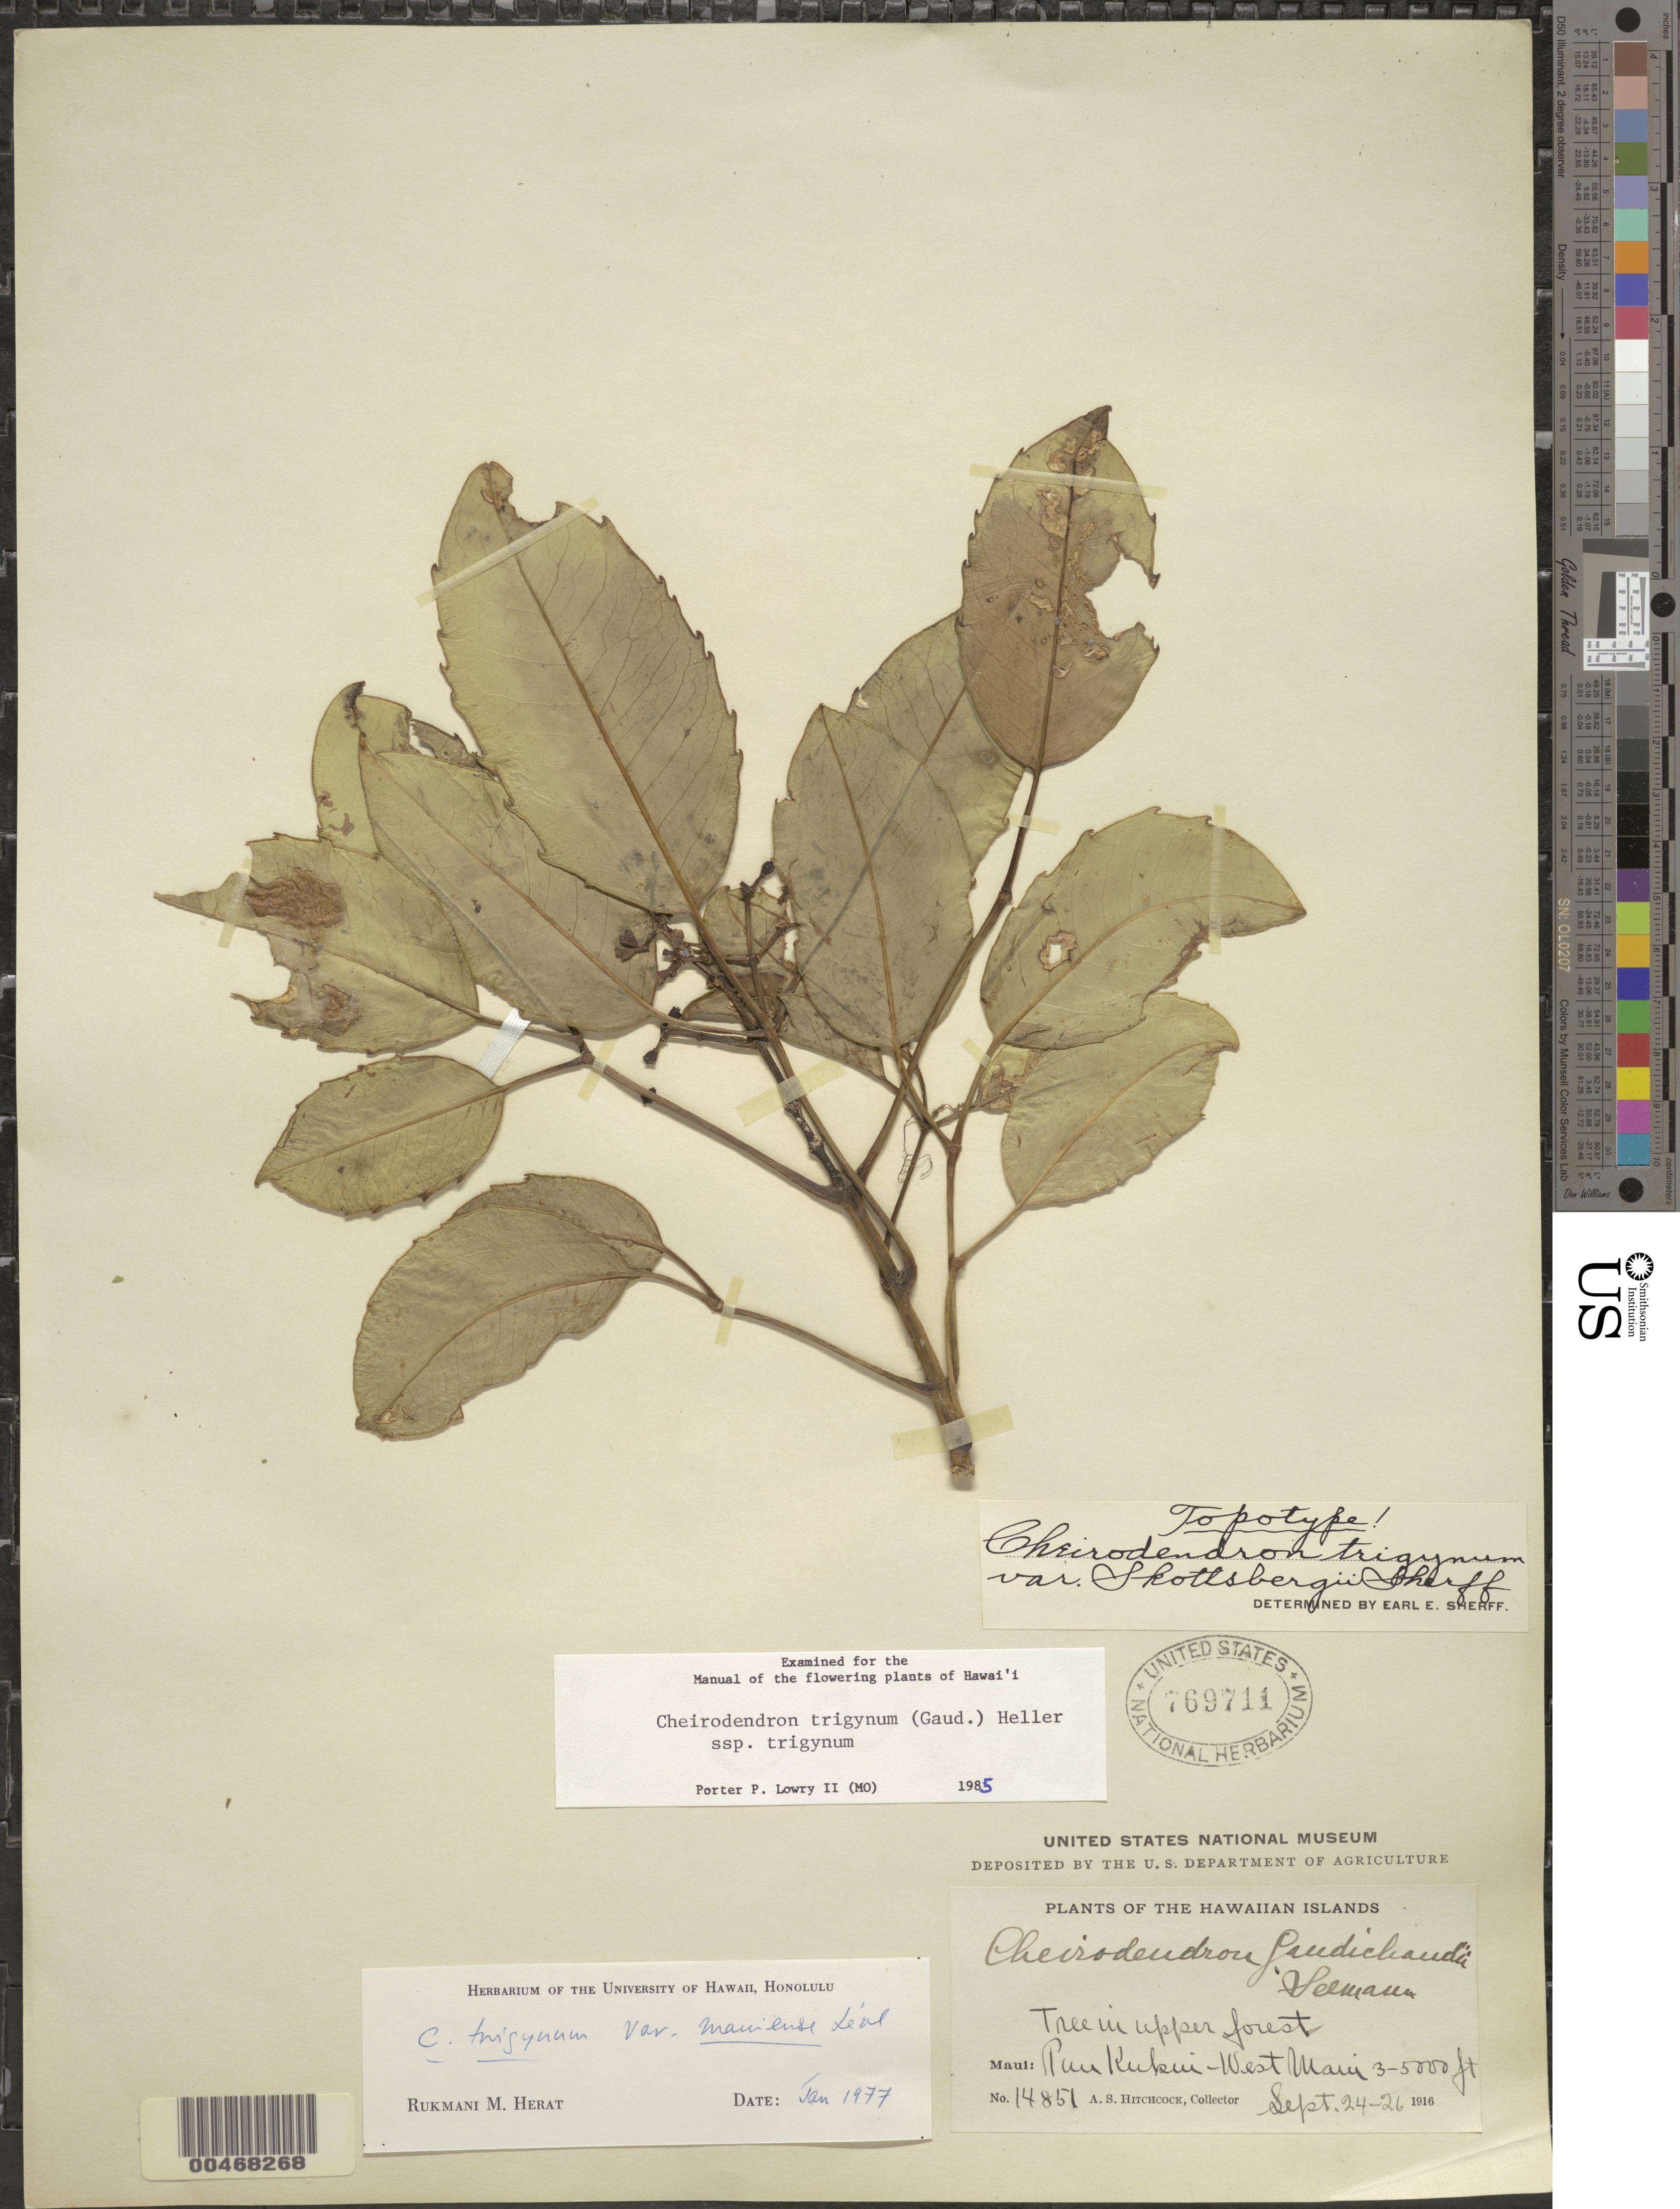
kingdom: Plantae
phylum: Tracheophyta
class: Magnoliopsida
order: Apiales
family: Araliaceae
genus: Cheirodendron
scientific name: Cheirodendron trigynum subsp. trigynum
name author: (Gaudich.) A. Heller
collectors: A. S. Hitchcock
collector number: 14851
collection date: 1916-09-24/1916-09-26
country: United States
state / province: Hawaii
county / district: Maui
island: Maui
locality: The Hawaiian Islands. Maui: Pun Kukui-West Mui.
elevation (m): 914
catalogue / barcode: US 769711